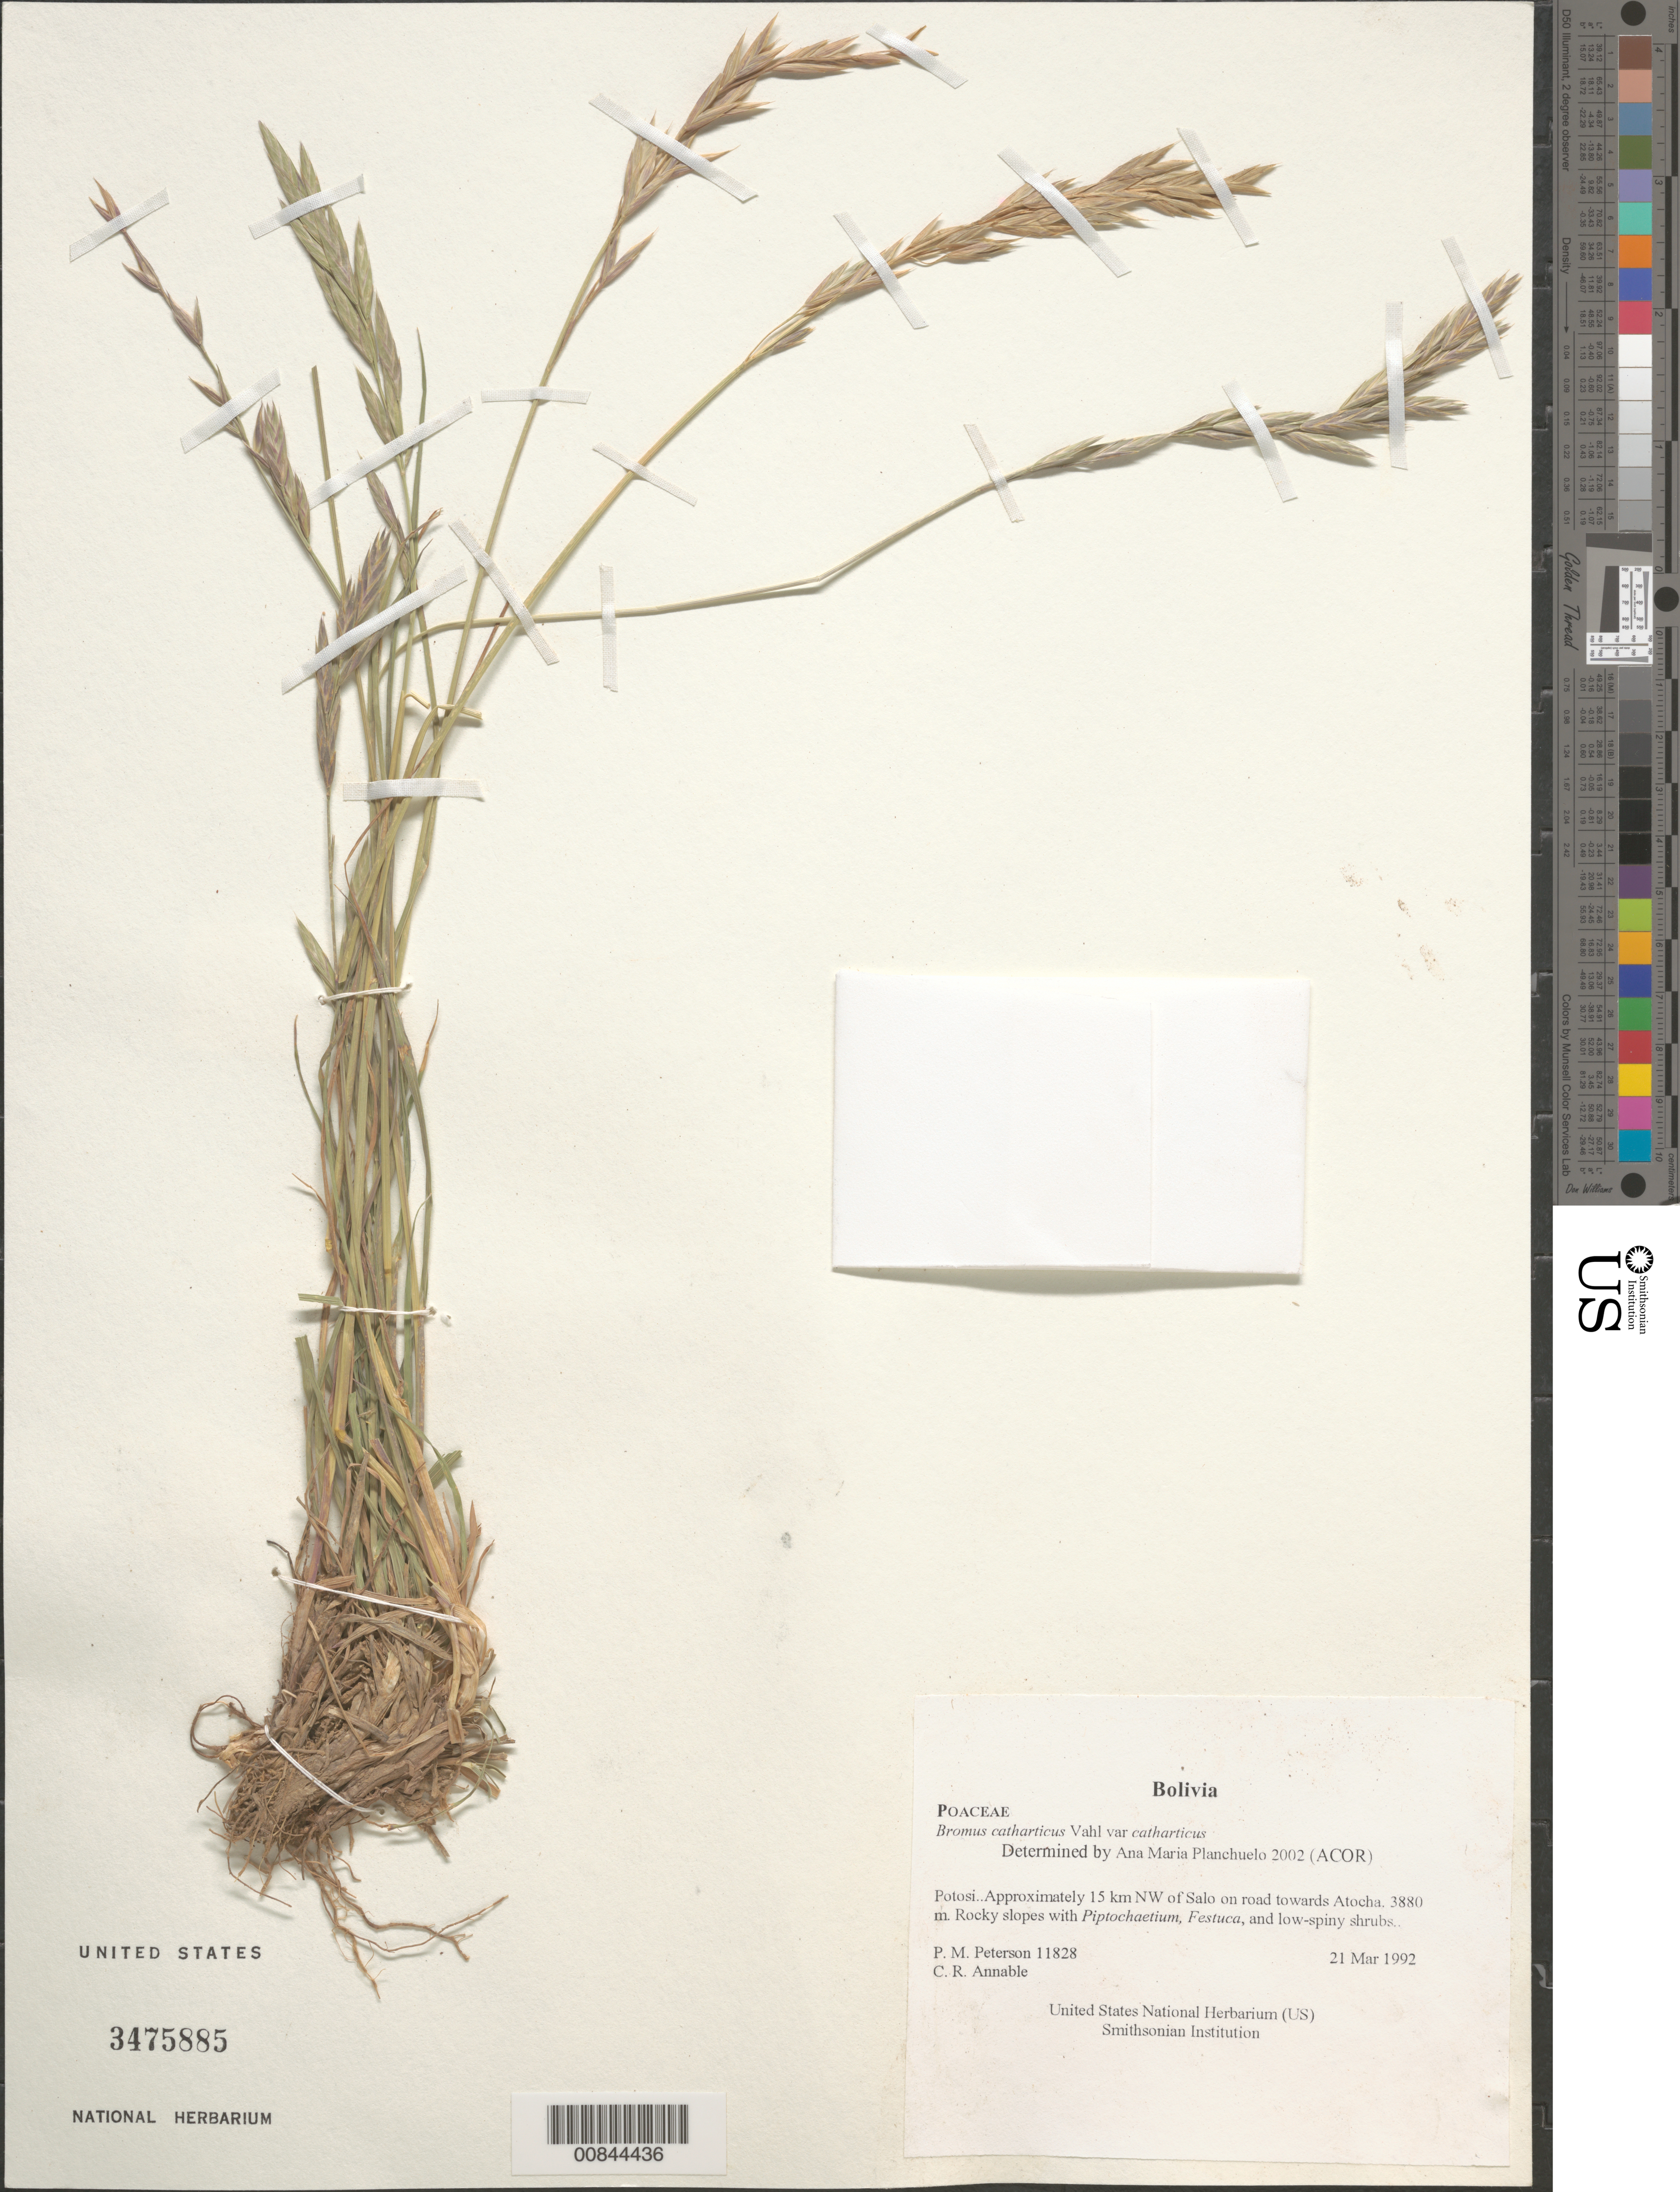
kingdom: Plantae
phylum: Tracheophyta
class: Liliopsida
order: Poales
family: Poaceae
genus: Bromus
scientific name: Bromus catharticus var. catharticus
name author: Vahl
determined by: Planchuelo, A. M.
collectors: P. M. Peterson & C. R. Annable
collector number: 11828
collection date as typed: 21 Mar 1992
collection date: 1992-03-21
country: Bolivia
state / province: Potosi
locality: Approximately 15 km NW of Salo on road towards Atocha.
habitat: Rocky slopes with Piptochaetium, Festuca, and low-spiny shrubs.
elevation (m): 3880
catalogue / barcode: US 3475885